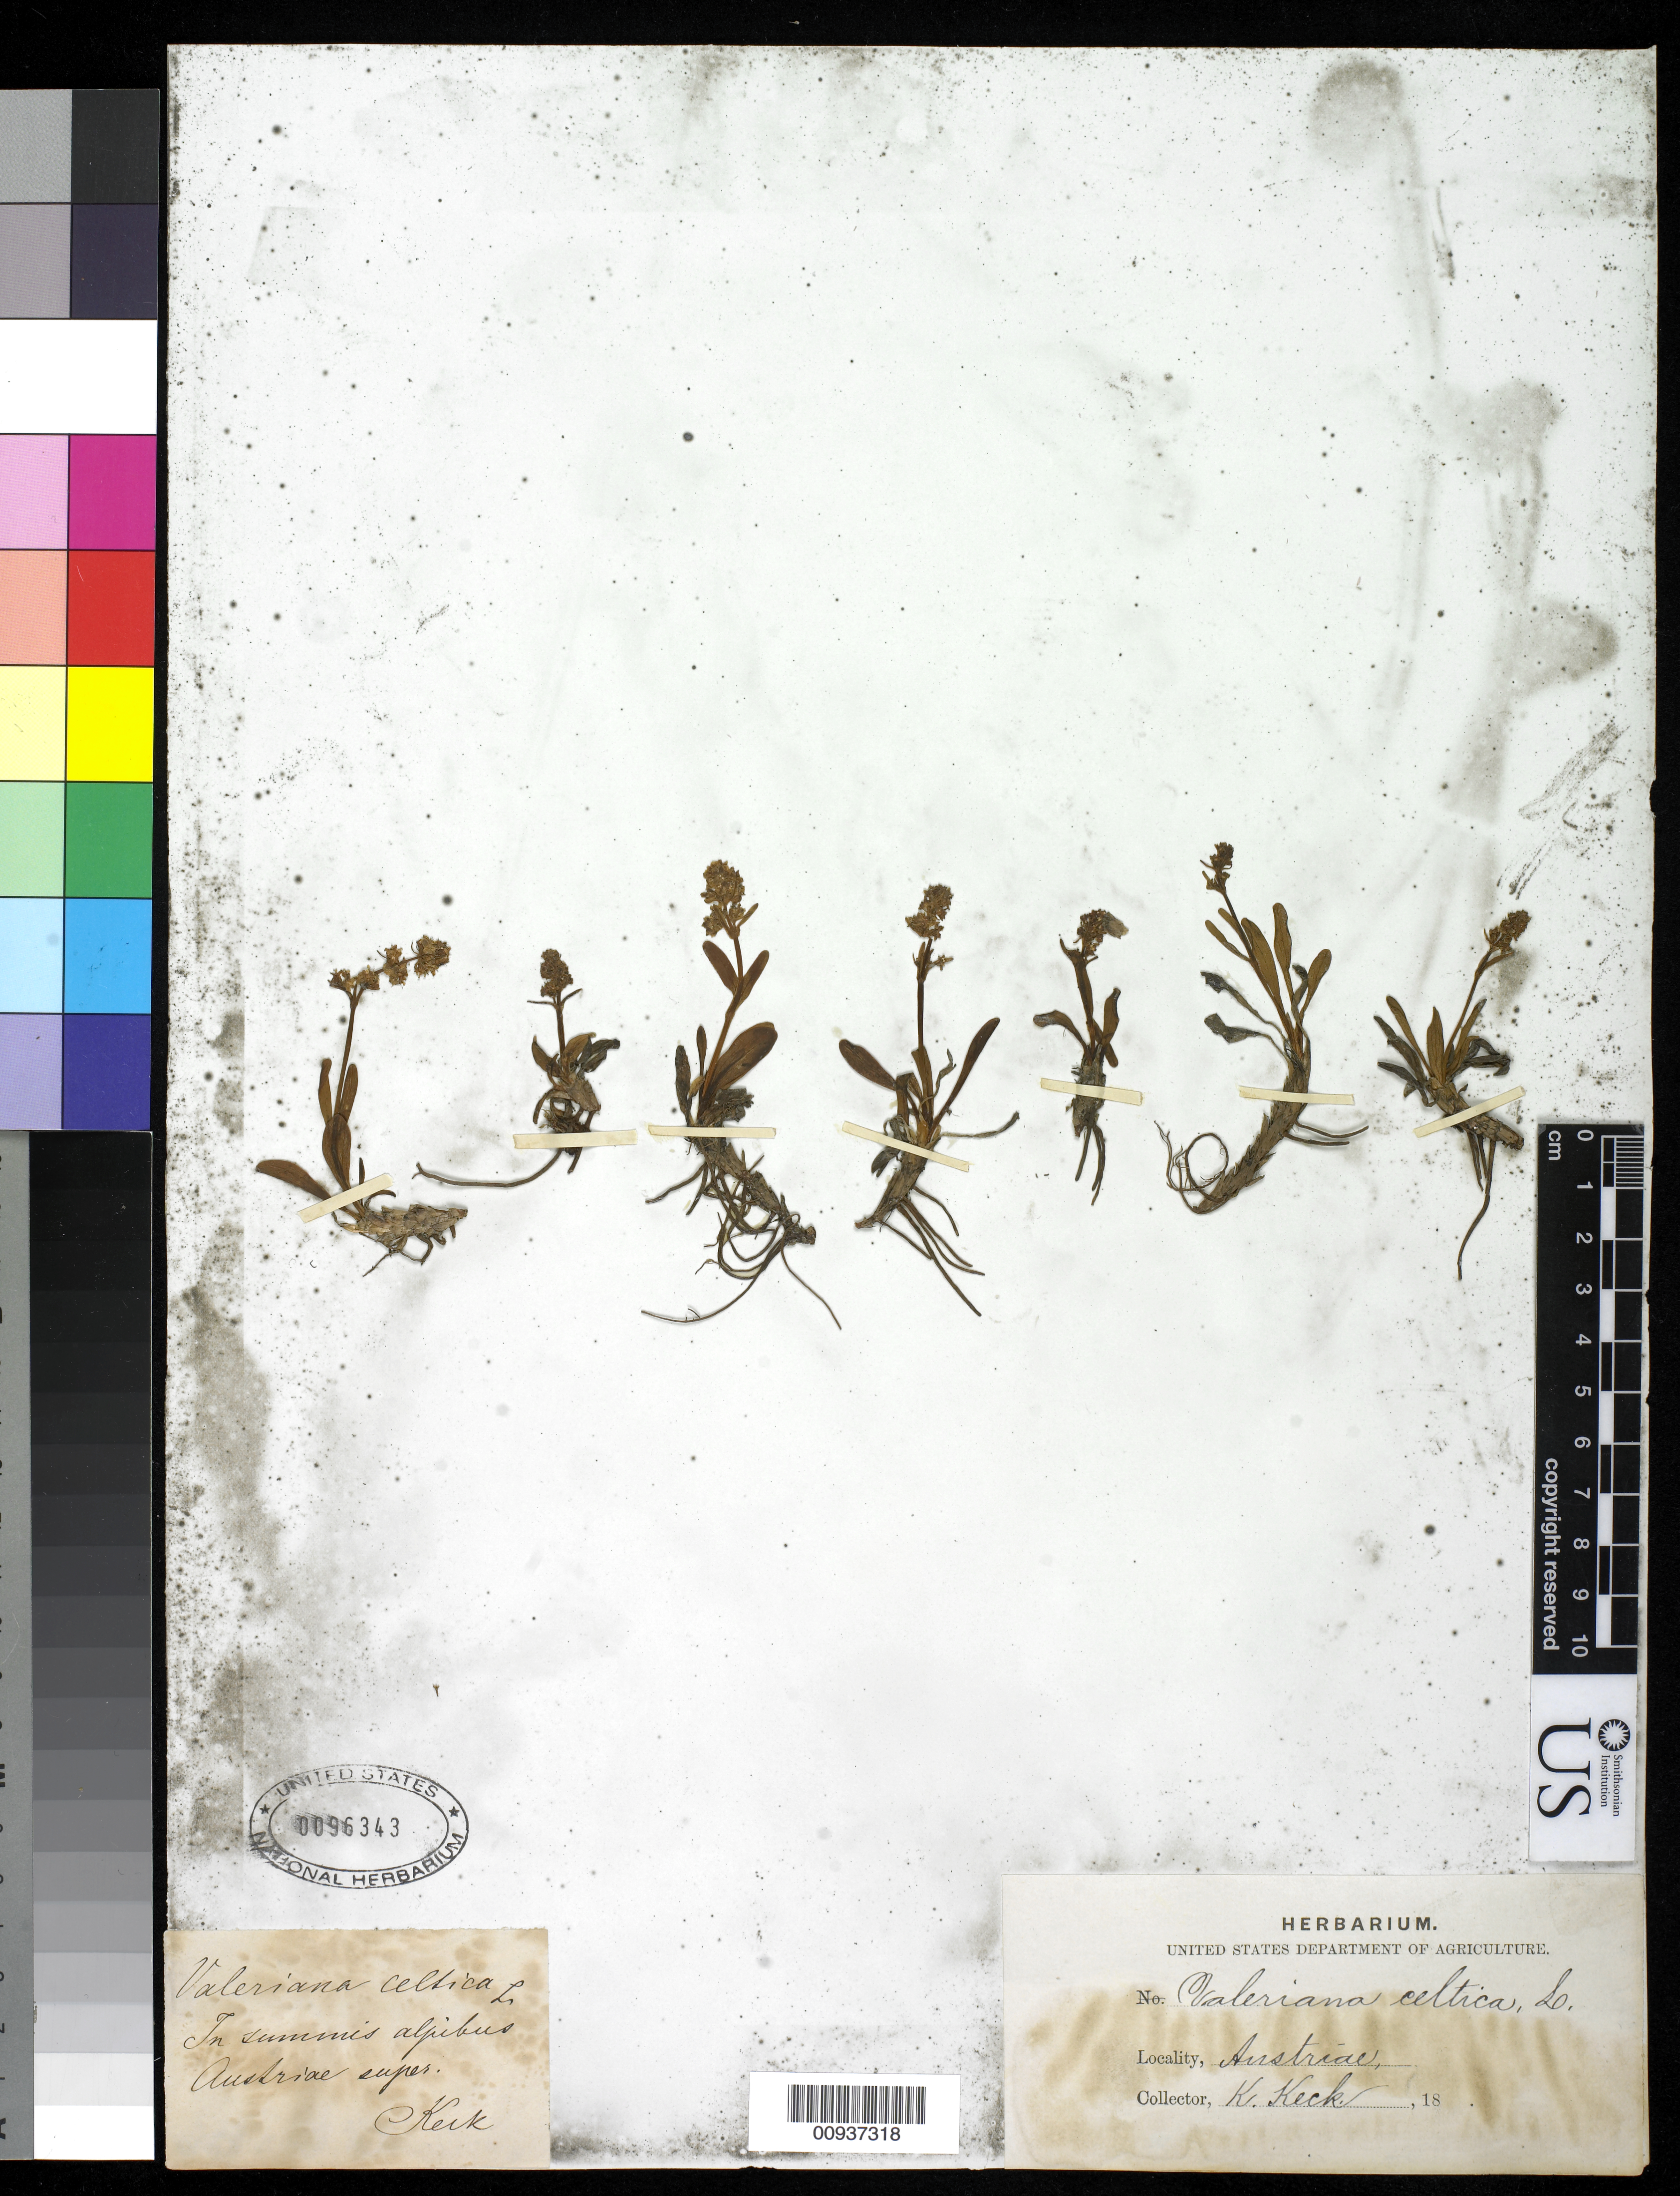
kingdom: Plantae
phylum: Tracheophyta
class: Magnoliopsida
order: Dipsacales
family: Caprifoliaceae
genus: Valeriana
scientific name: Valeriana celtica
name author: L.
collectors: K. Keck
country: Austria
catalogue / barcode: US 96343